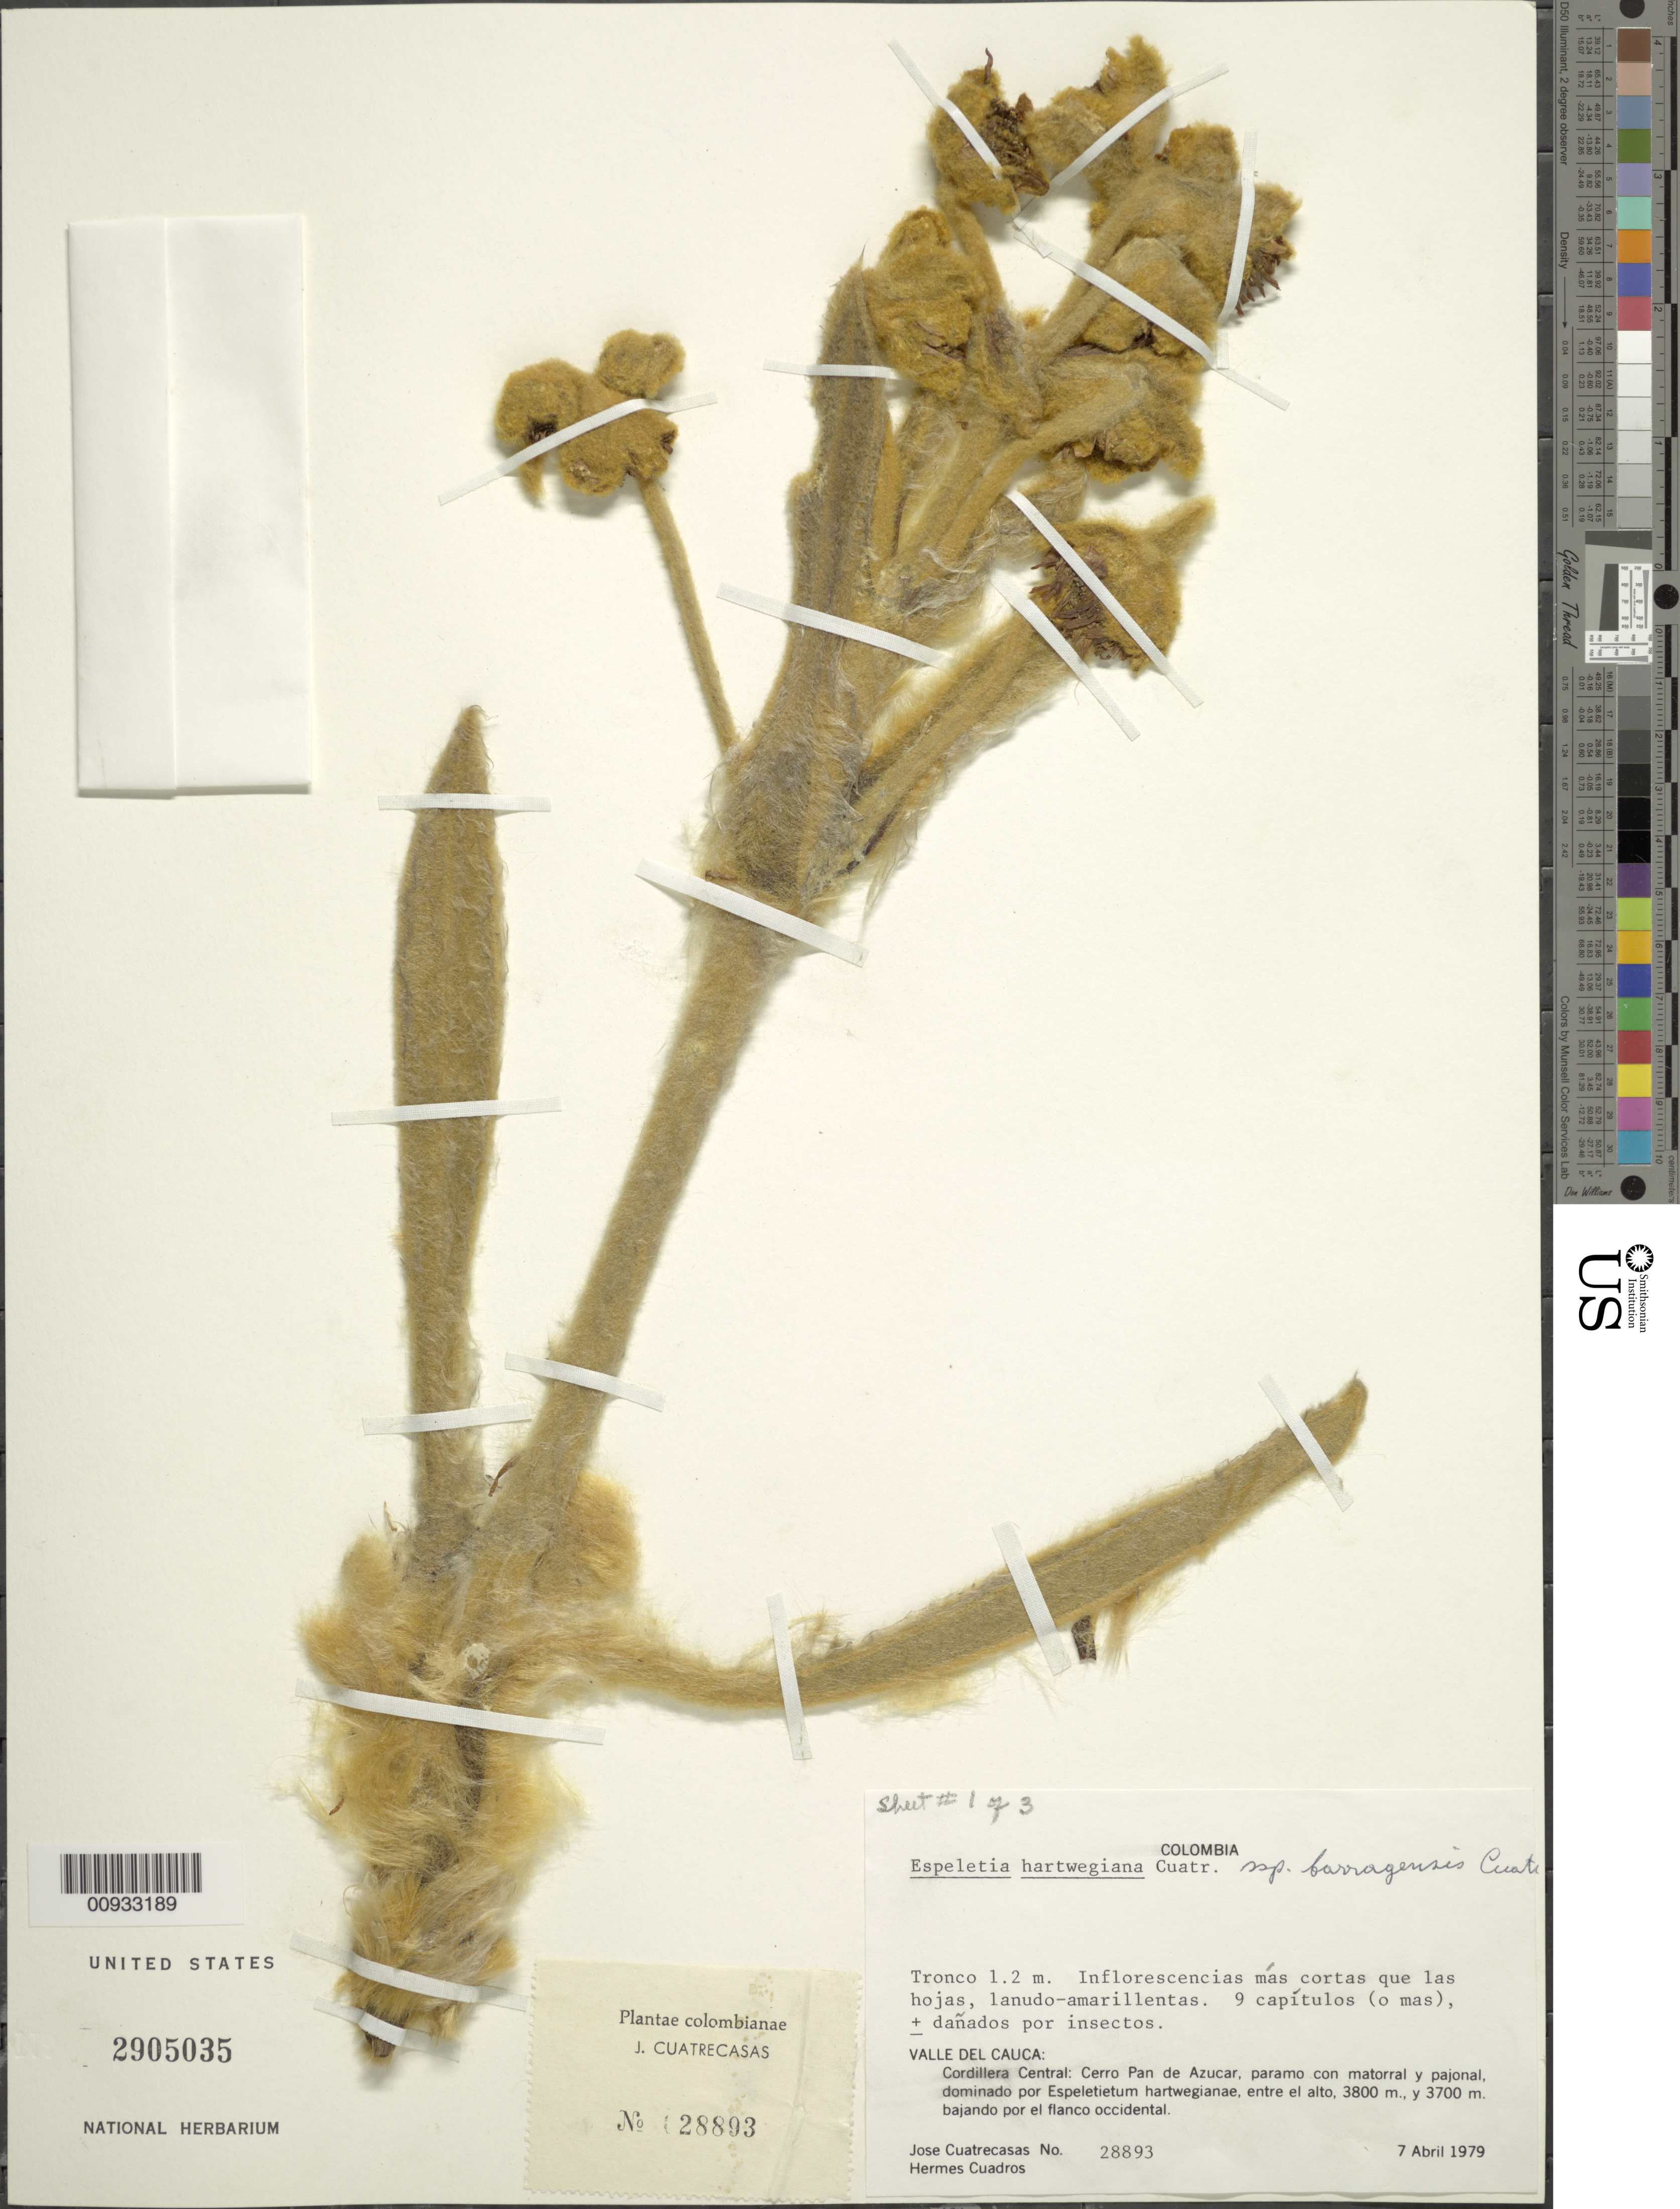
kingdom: Plantae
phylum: Tracheophyta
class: Magnoliopsida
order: Asterales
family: Asteraceae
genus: Espeletia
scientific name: Espeletia hartwegiana subsp. barragensis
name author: Cuatrec.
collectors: J. Cuatrecasas & H. Cuadros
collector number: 28893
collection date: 1979-04-07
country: Colombia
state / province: Valle del Cauca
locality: Cordillera Central: Cerro Pan de Azucar, paramo con matorral y pajonal dominado, entre el alto, bajando por el flanco occidental.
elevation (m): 3700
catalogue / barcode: US 2905035